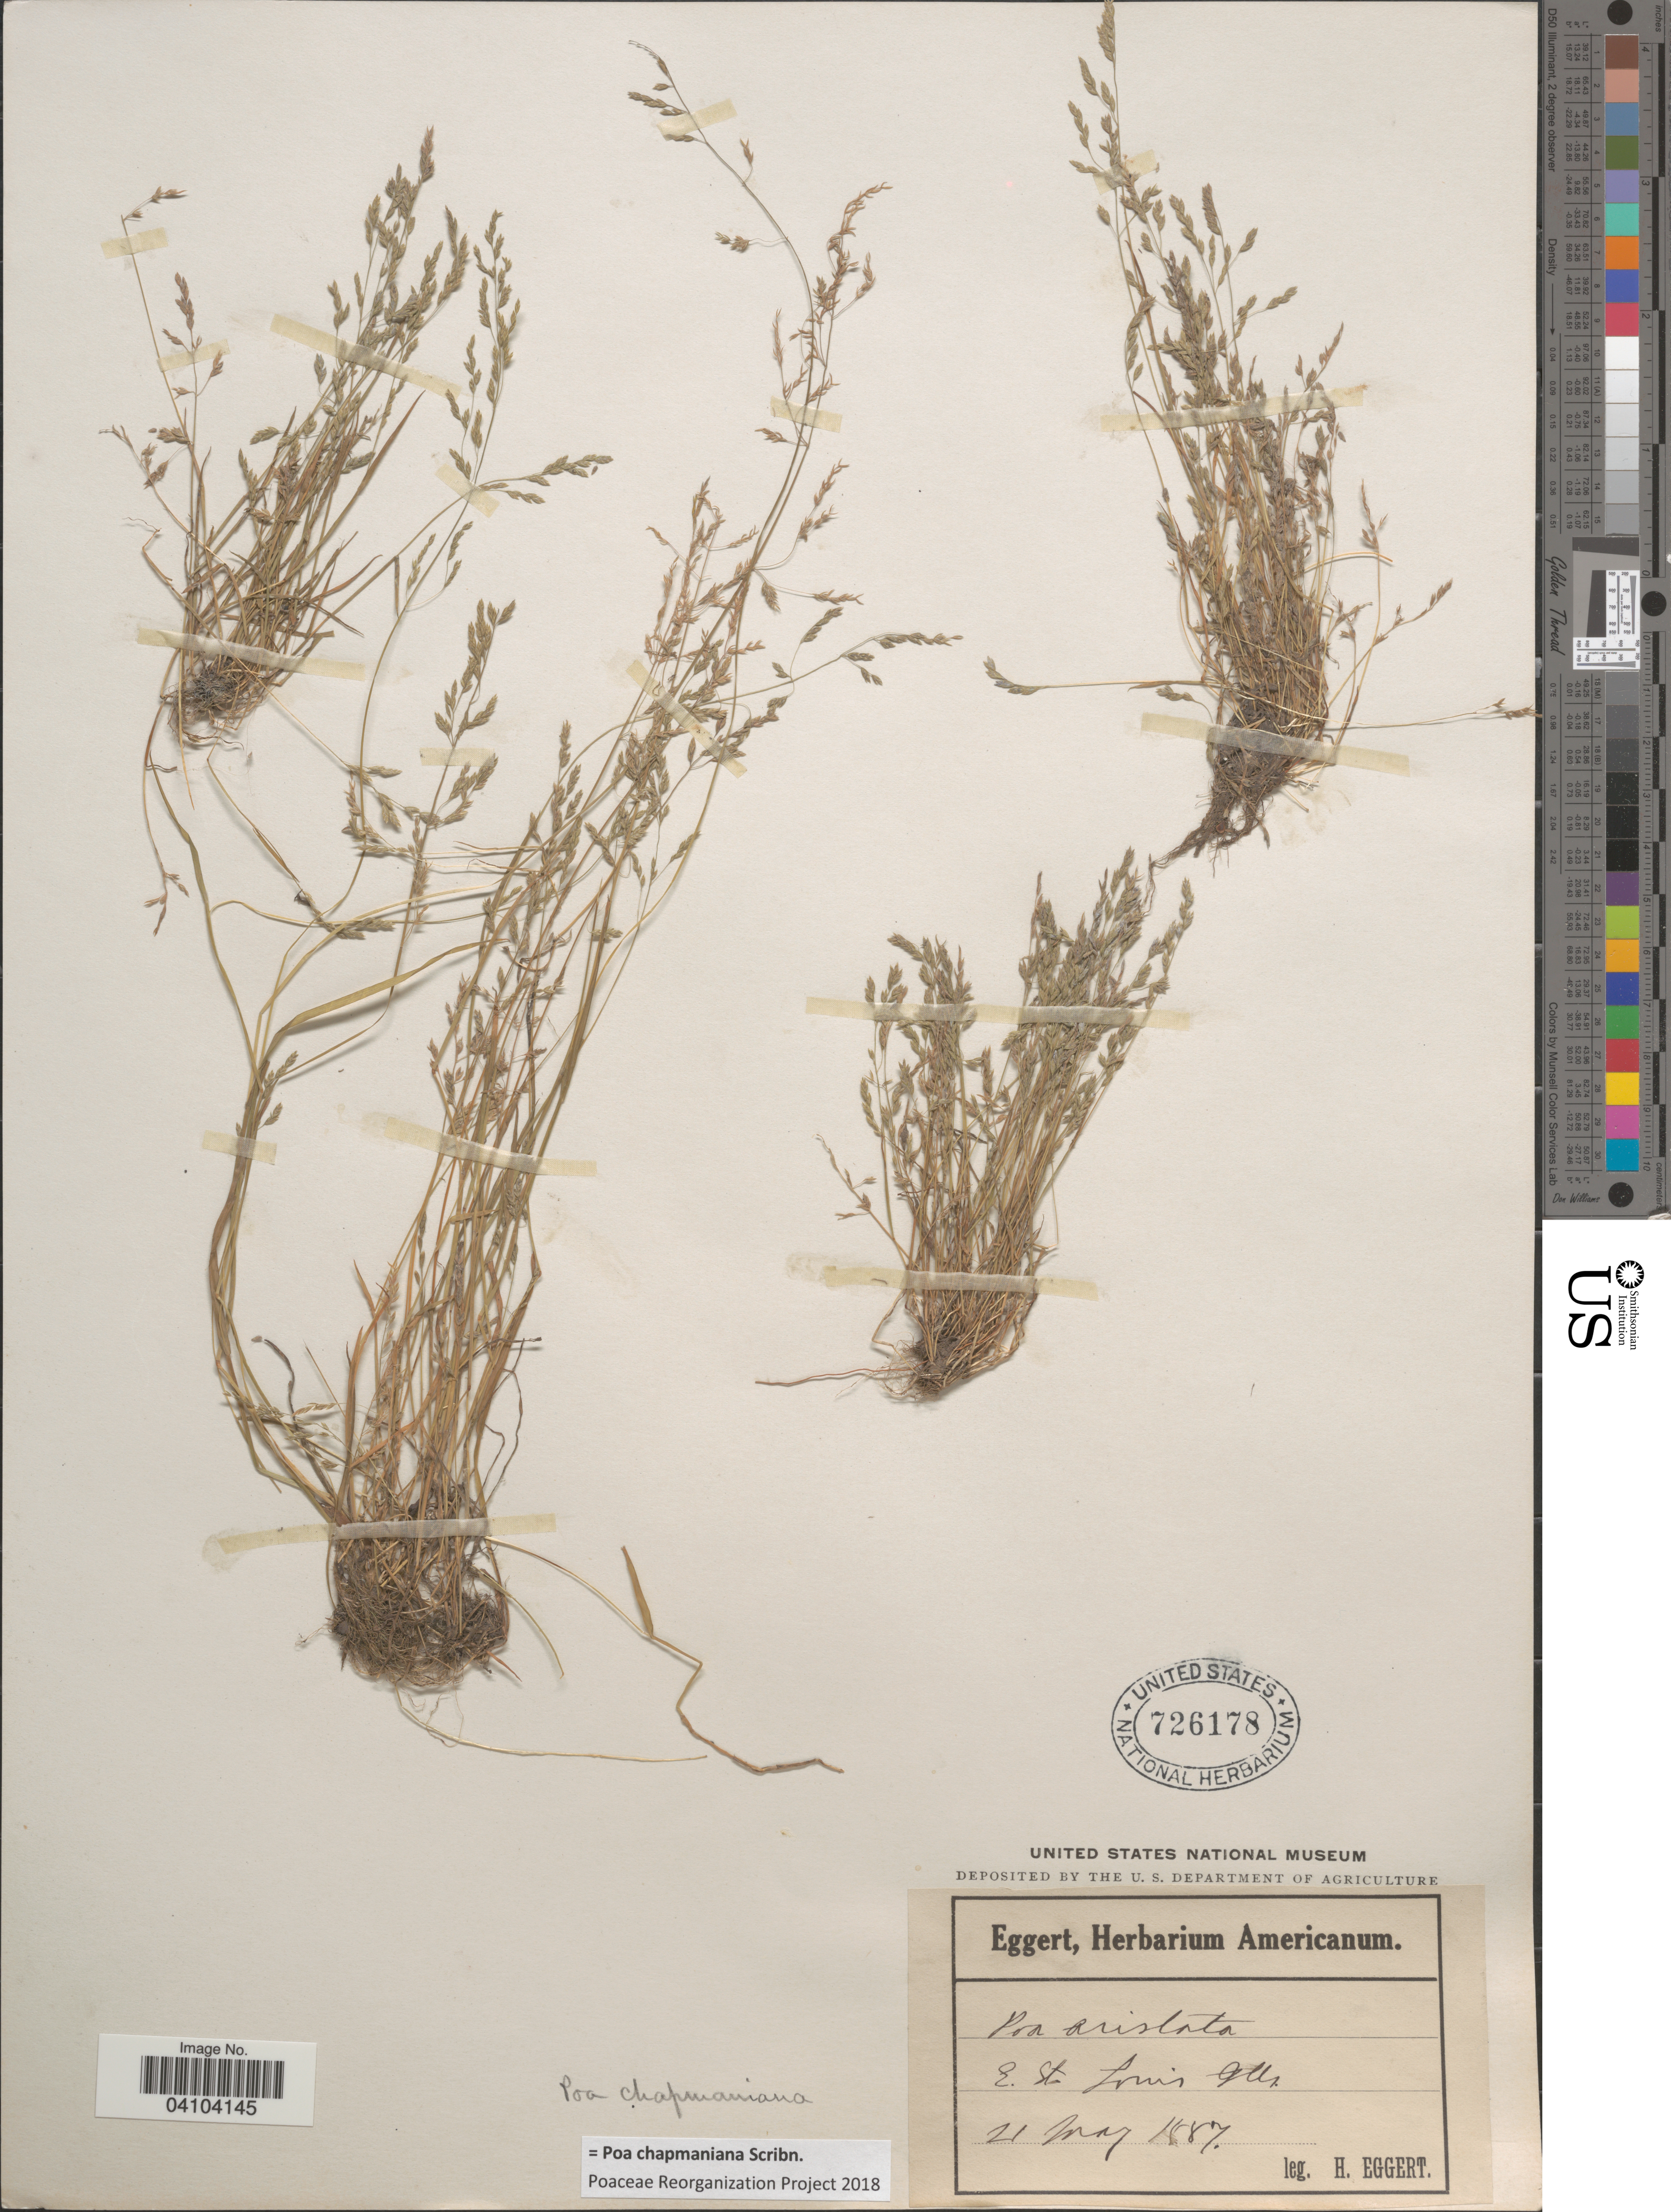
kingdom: Plantae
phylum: Tracheophyta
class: Liliopsida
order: Poales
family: Poaceae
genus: Poa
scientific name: Poa chapmaniana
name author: Scribn.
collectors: H. Eggert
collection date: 1887-05-21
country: United States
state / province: Illinois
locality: E. St. Louis.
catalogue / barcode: US 726178